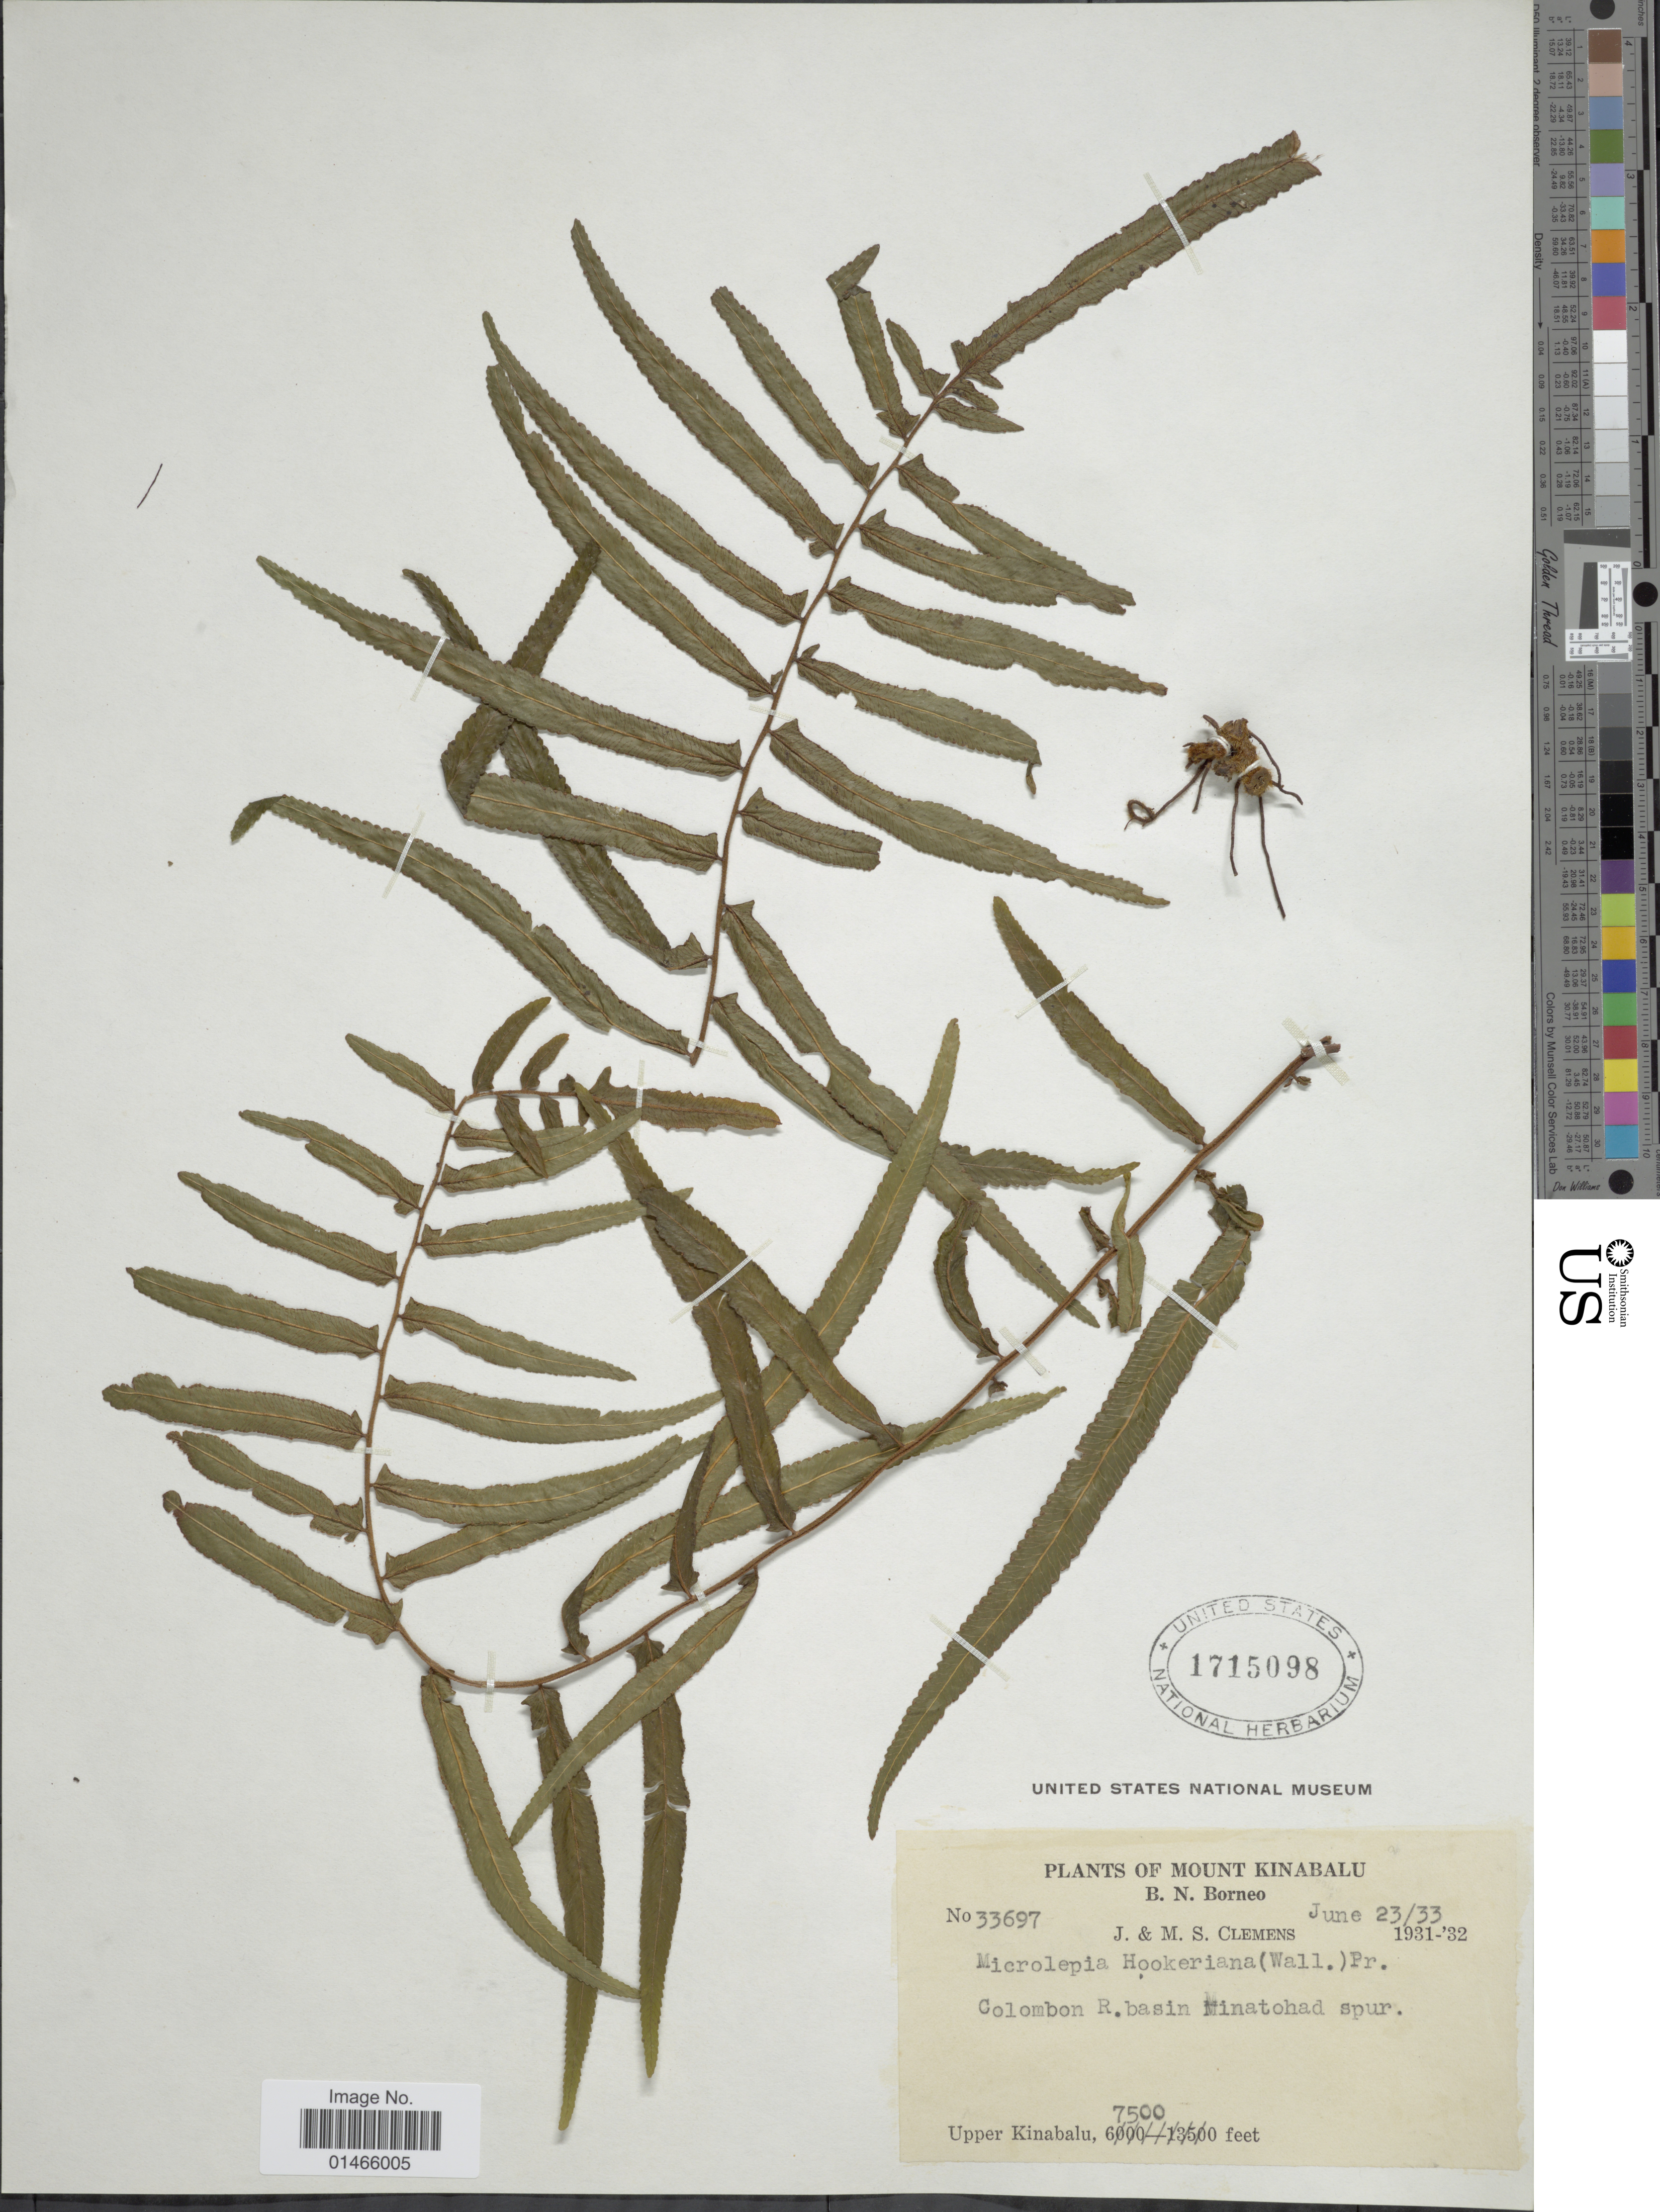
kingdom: Plantae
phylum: Tracheophyta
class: Polypodiopsida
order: Polypodiales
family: Dennstaedtiaceae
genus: Microlepia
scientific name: Microlepia hookeriana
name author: (Wall. ex Hook.) C. Presl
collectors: J. Clemens & M. S. Clemens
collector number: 33697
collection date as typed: Transcribed d/m/y: 23/6/33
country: Malaysia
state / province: Sabah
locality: Mount Kinabalu, B.N. Borneo, Upper Kinabalu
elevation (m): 2286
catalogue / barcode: US 1715098